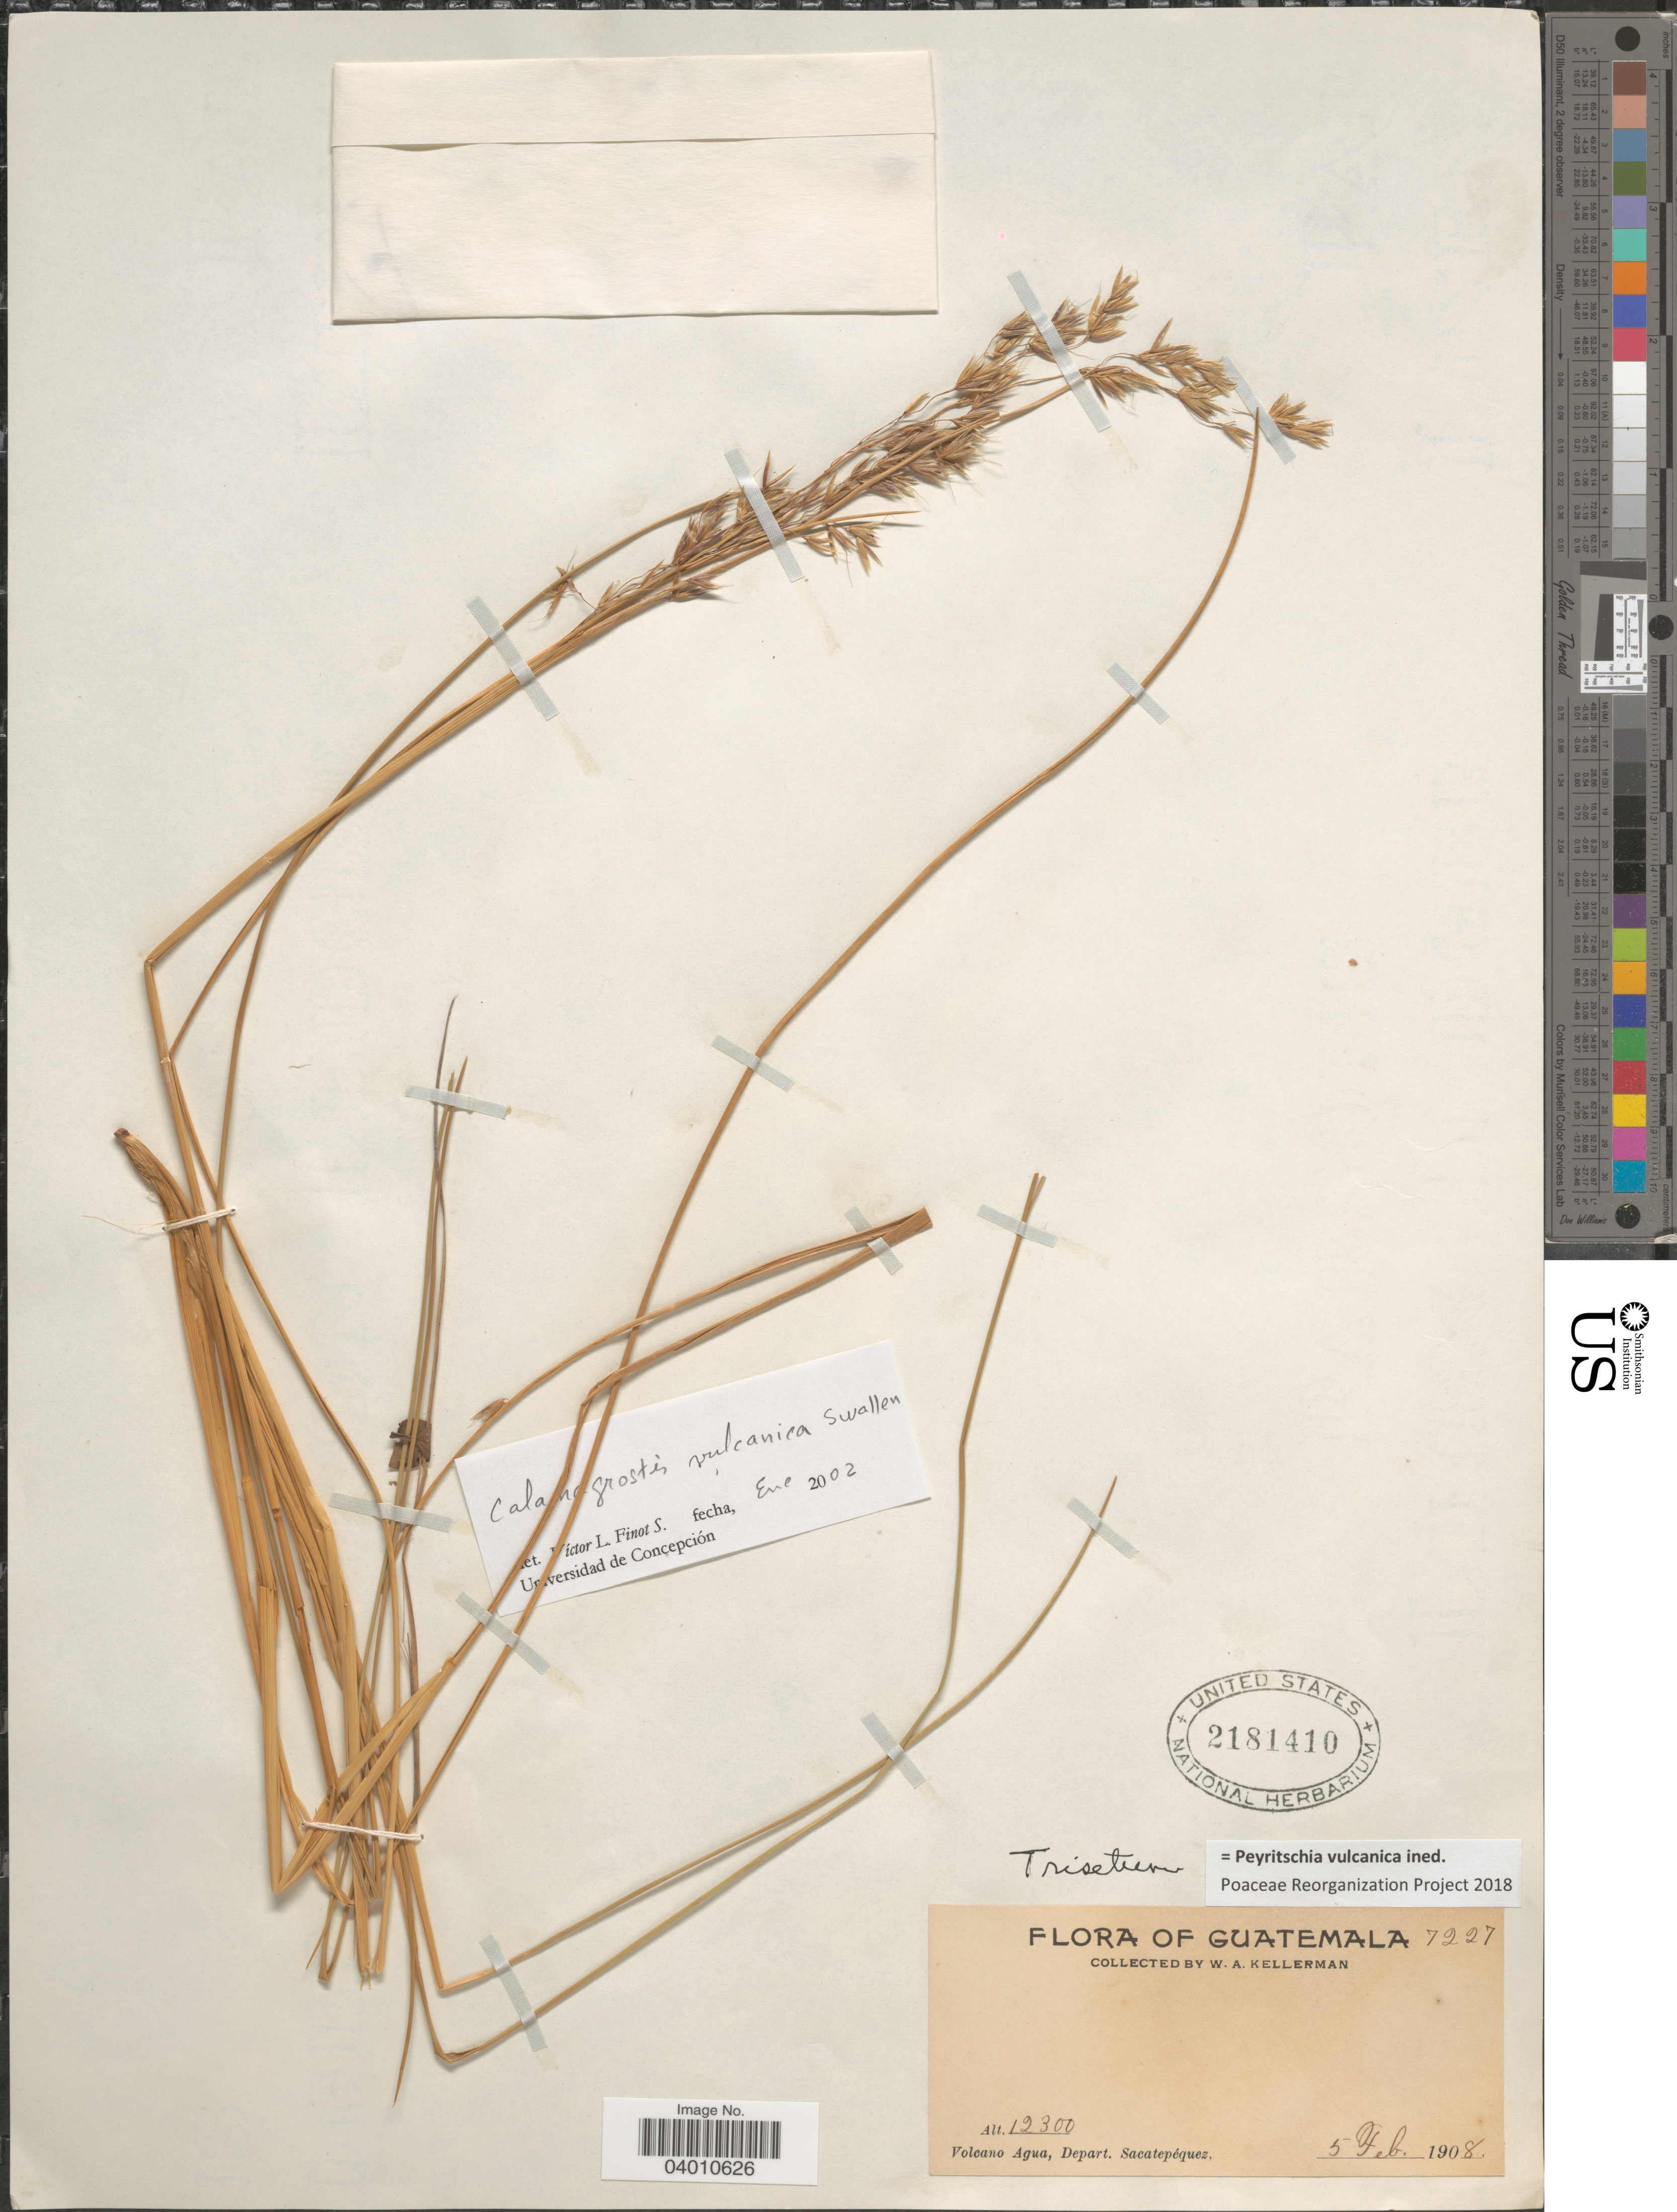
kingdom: Plantae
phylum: Tracheophyta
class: Liliopsida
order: Poales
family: Poaceae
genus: Peyritschia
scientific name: Peyritschia vulcanica ined.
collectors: W. Kellerman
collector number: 7227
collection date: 1908-02-05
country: Guatemala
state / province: Sacatepequez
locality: Volcano Agua, Depart. Sacatepéquez.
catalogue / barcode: US 2181410